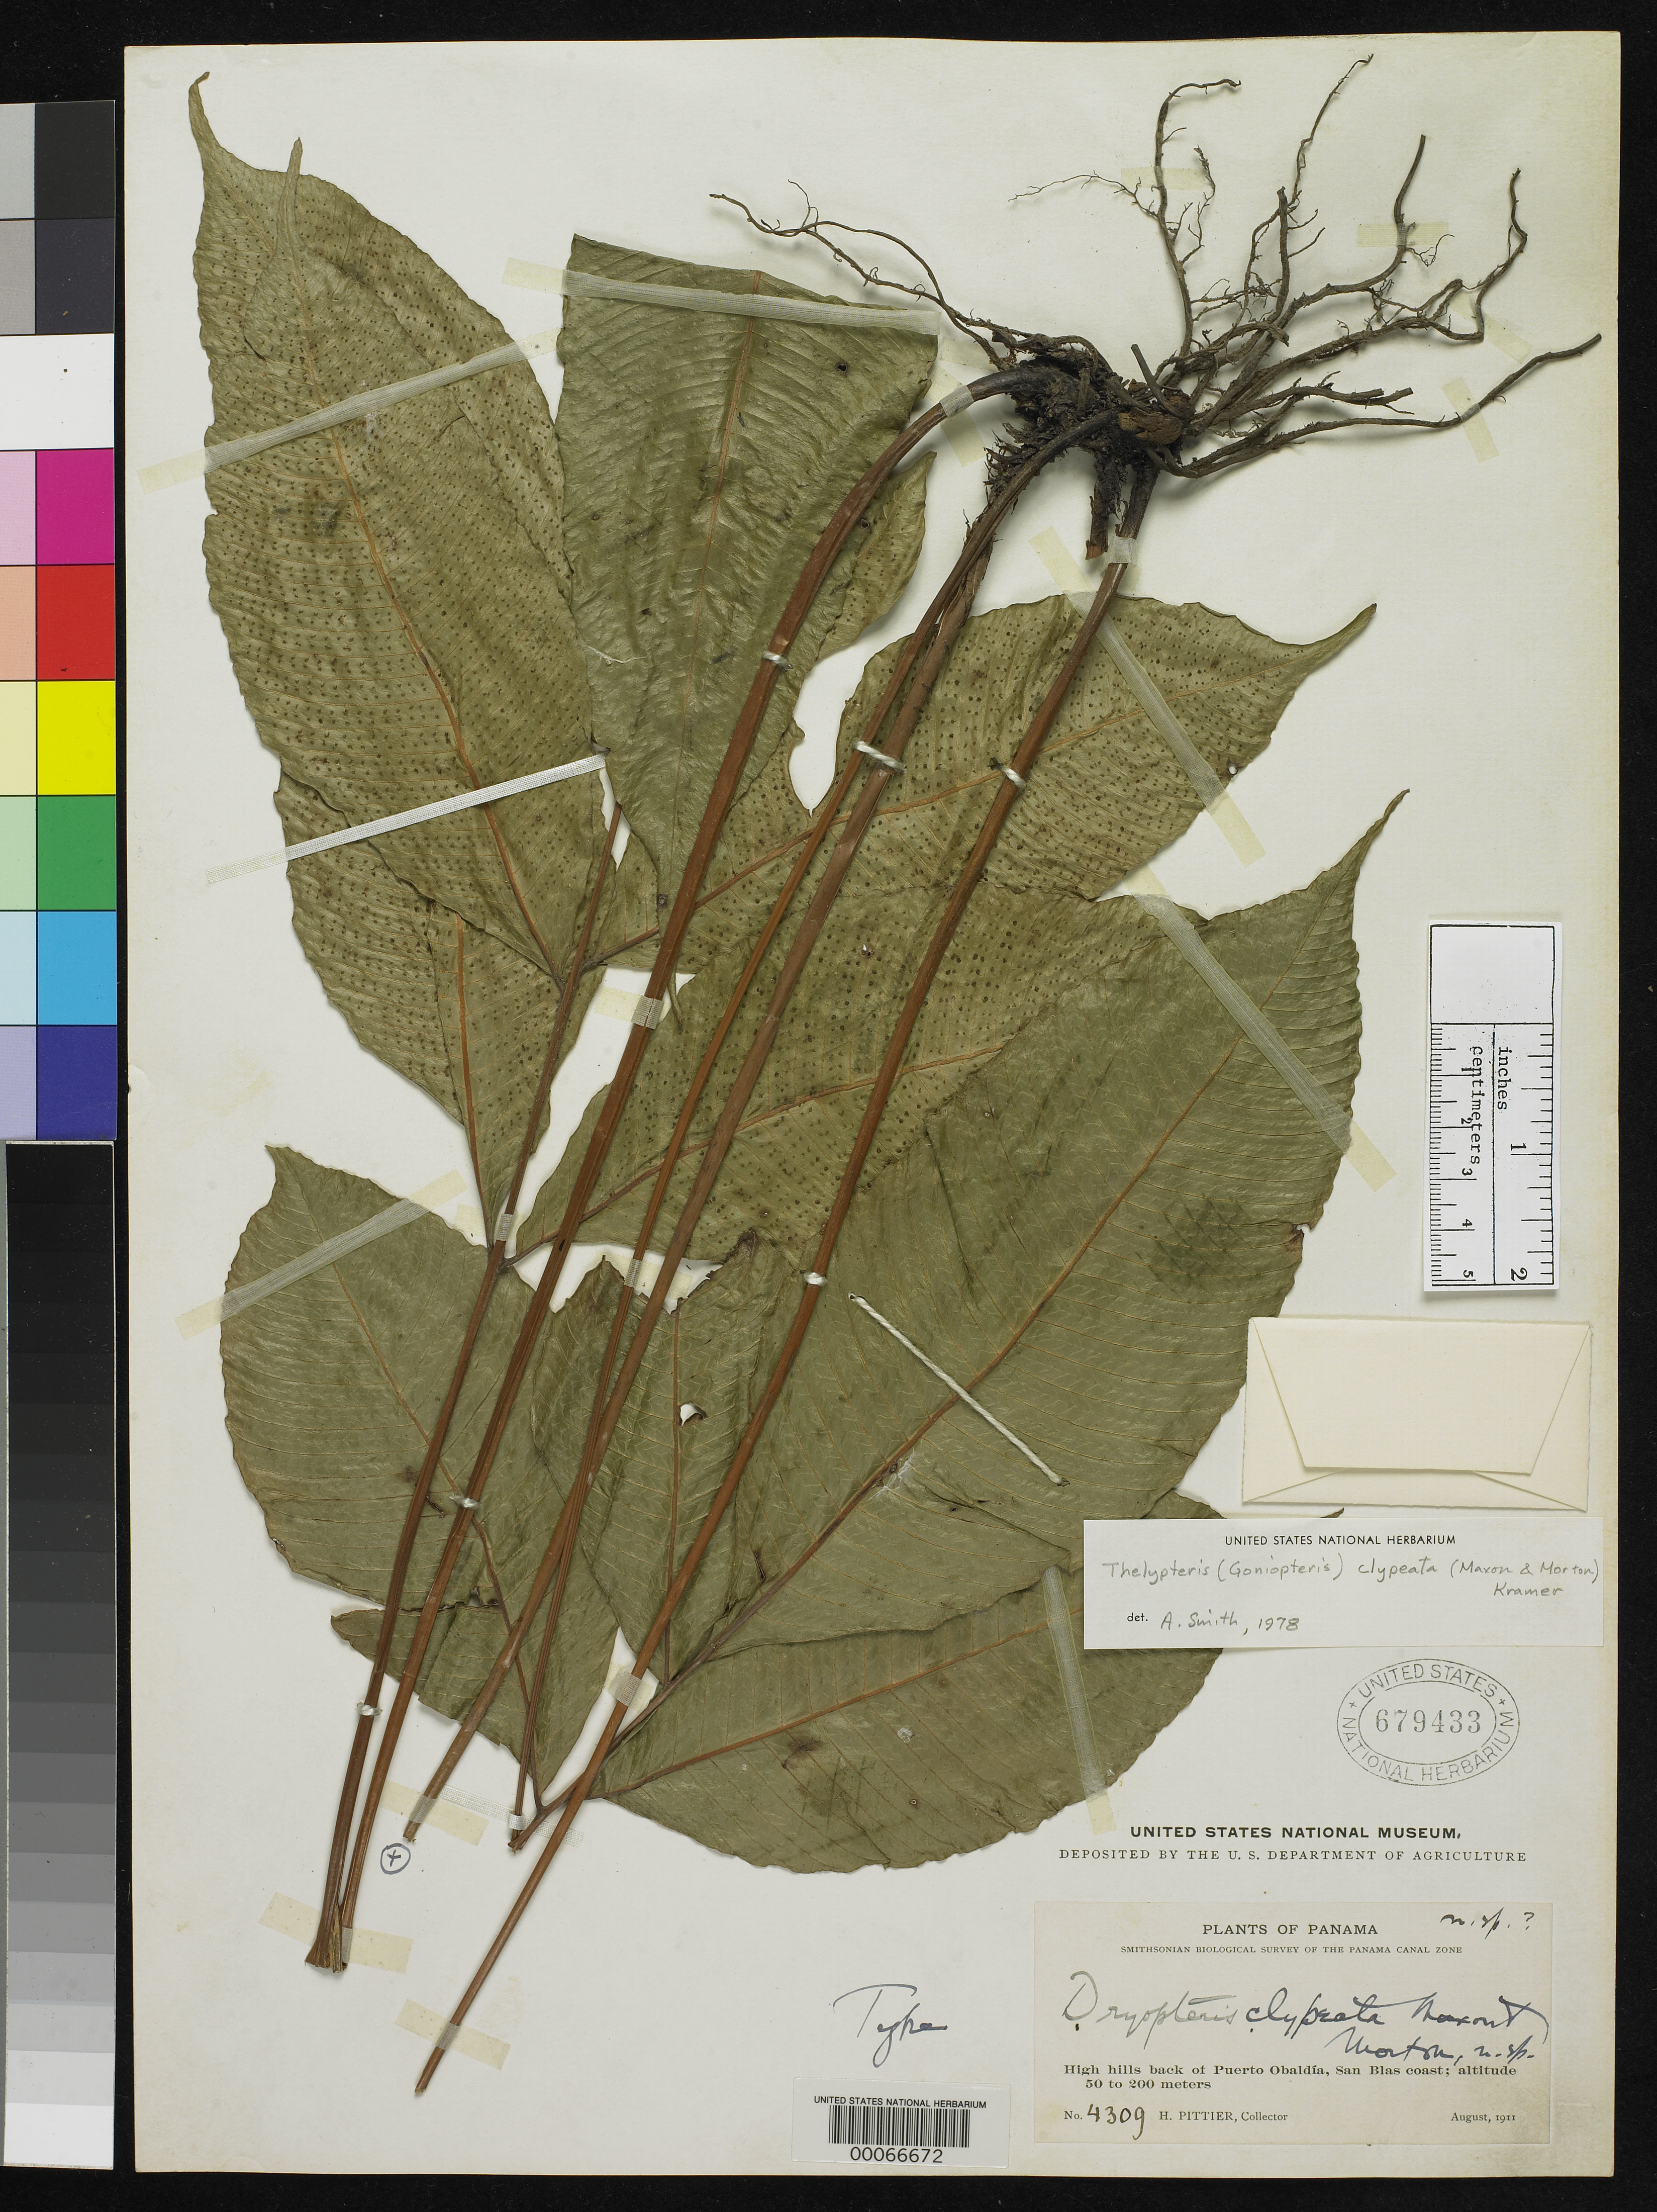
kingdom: Plantae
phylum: Tracheophyta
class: Polypodiopsida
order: Polypodiales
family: Dryopteridaceae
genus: Dryopteris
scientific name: Dryopteris clypeata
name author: Maxon & C.V. Morton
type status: Holotype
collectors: H. F. Pittier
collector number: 4309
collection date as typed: Aug 1911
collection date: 1911-08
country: Panama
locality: Hills back of Puerto Obaldia, San Blas coast.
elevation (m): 50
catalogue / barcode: US 679433